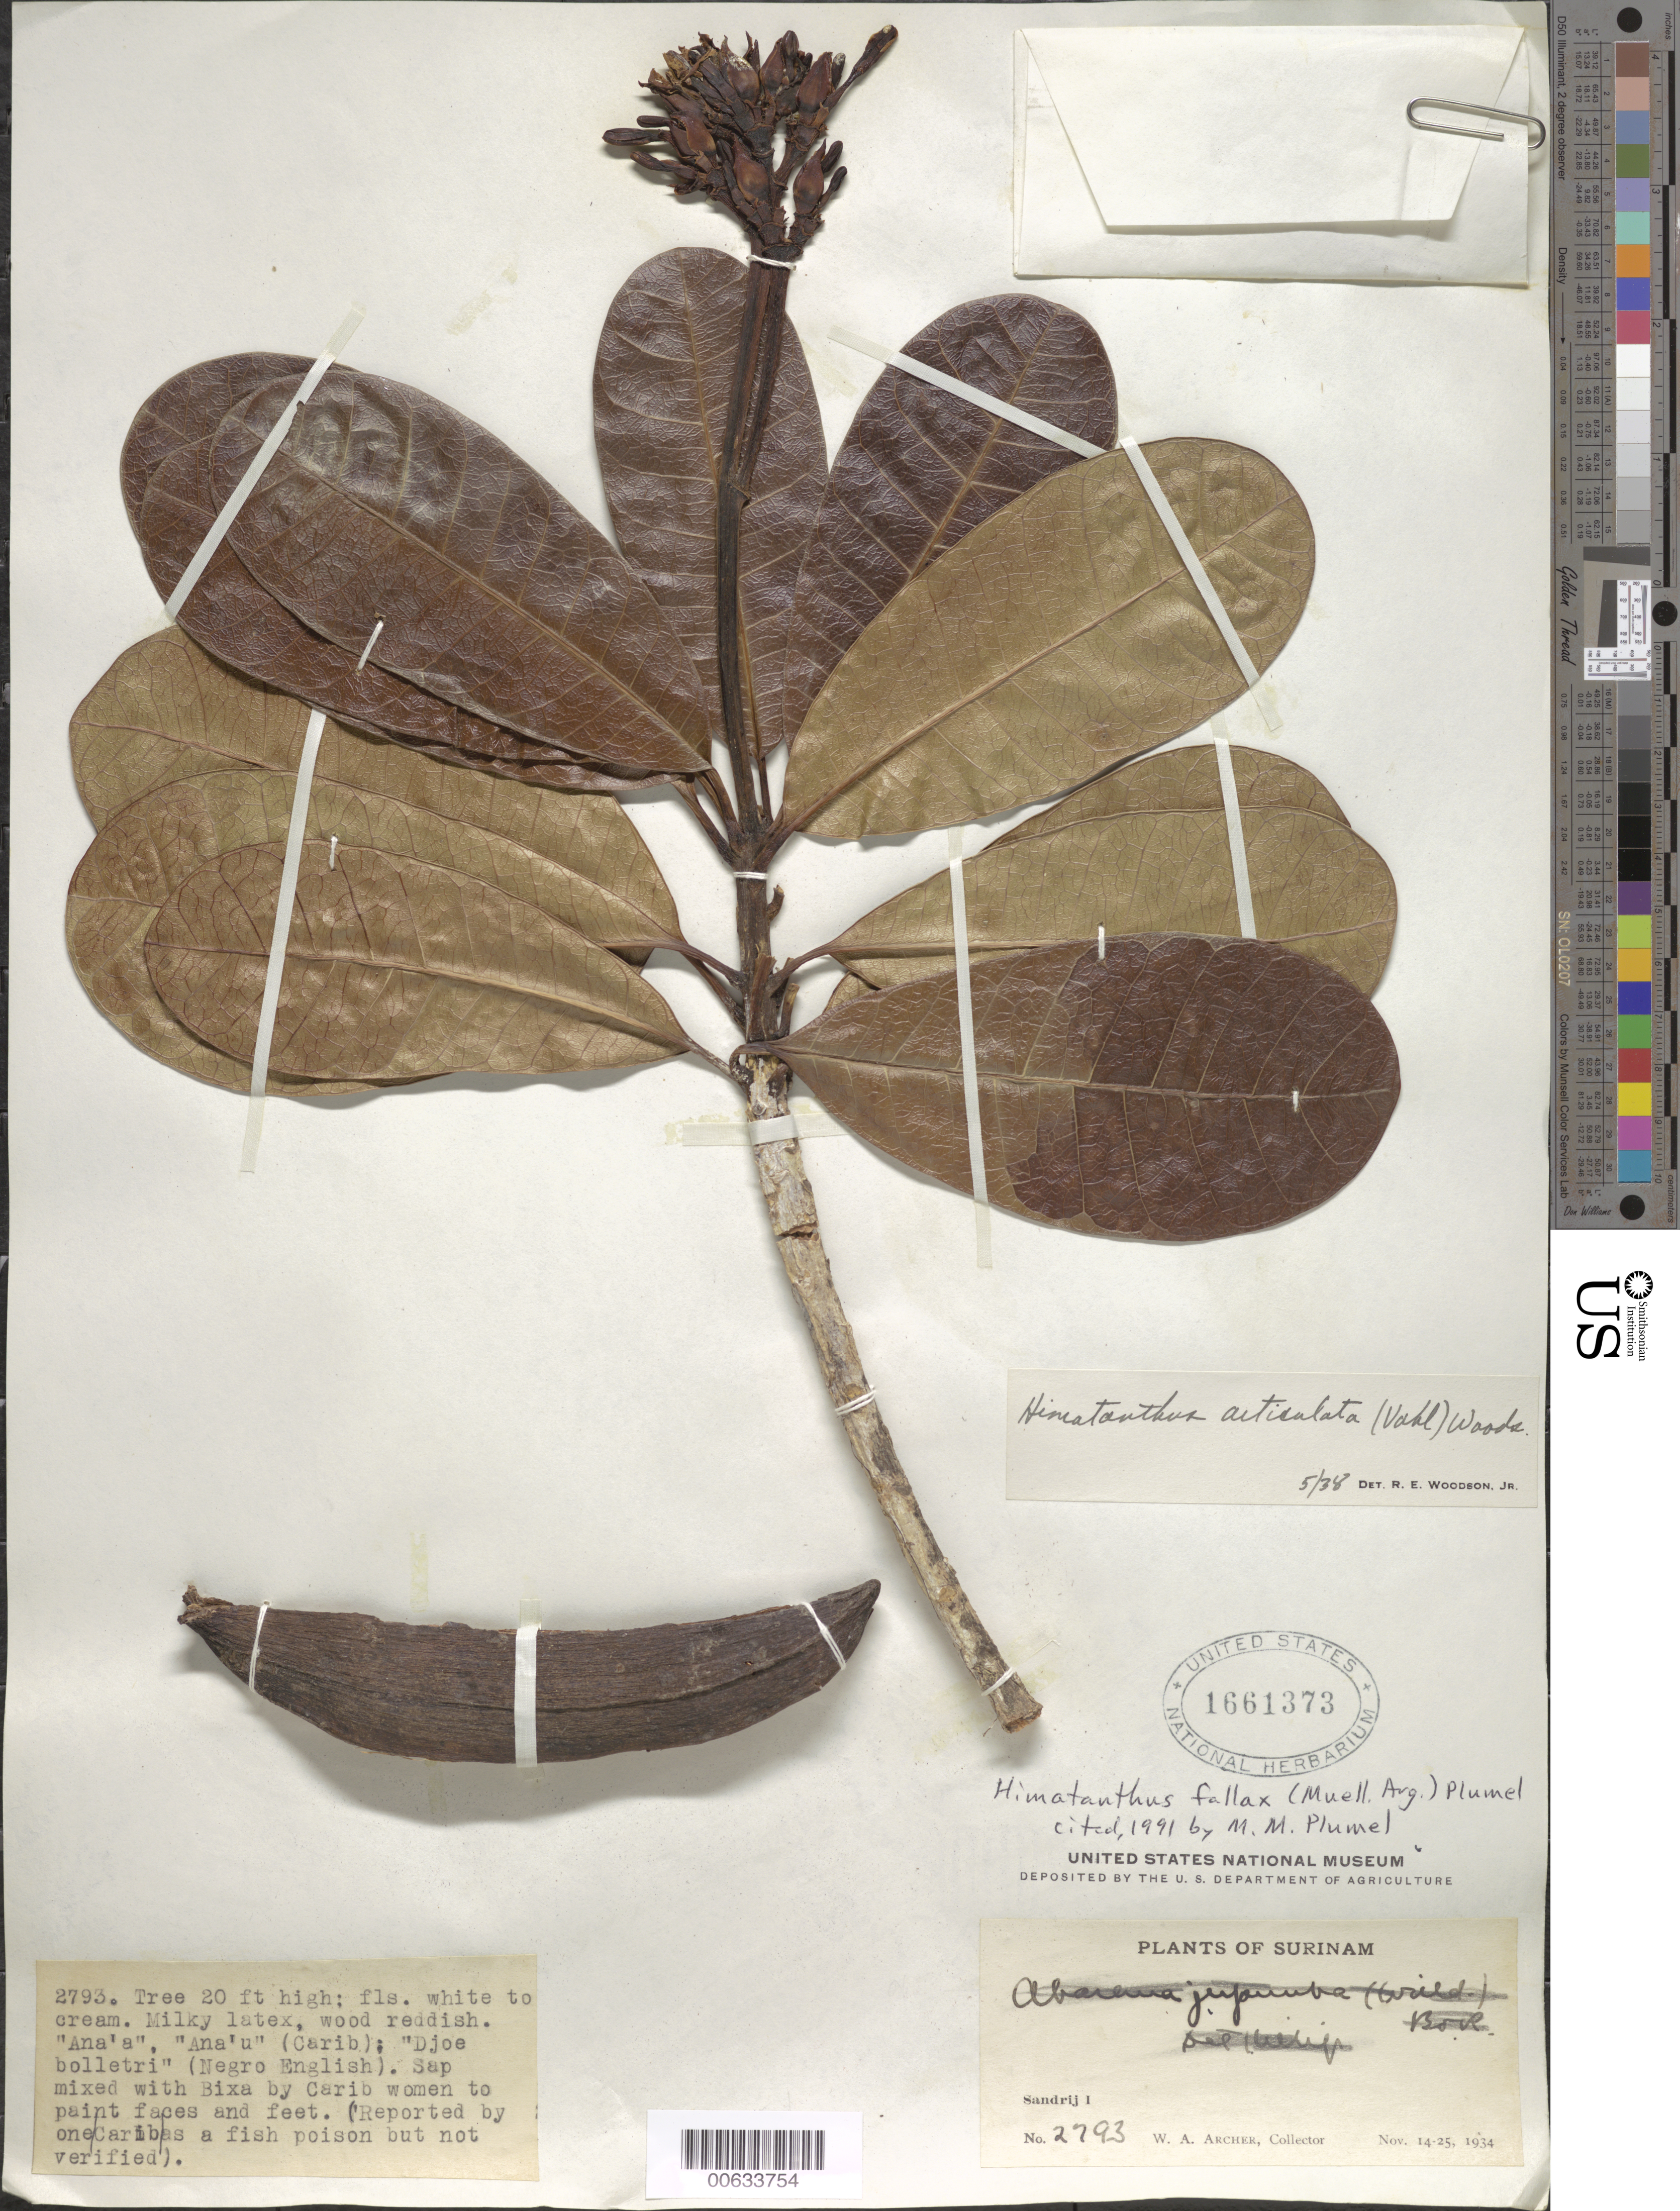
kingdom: Plantae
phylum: Tracheophyta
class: Magnoliopsida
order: Gentianales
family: Apocynaceae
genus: Himatanthus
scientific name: Himatanthus fallax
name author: (Müll. Arg.) Plumel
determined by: Plumel, M. - M.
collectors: W. A. Archer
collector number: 2793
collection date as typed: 14-Nov-34 to 25-Nov-34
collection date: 1934-11-14/1934-11-25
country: Suriname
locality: Zanderij I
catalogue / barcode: US 1661373